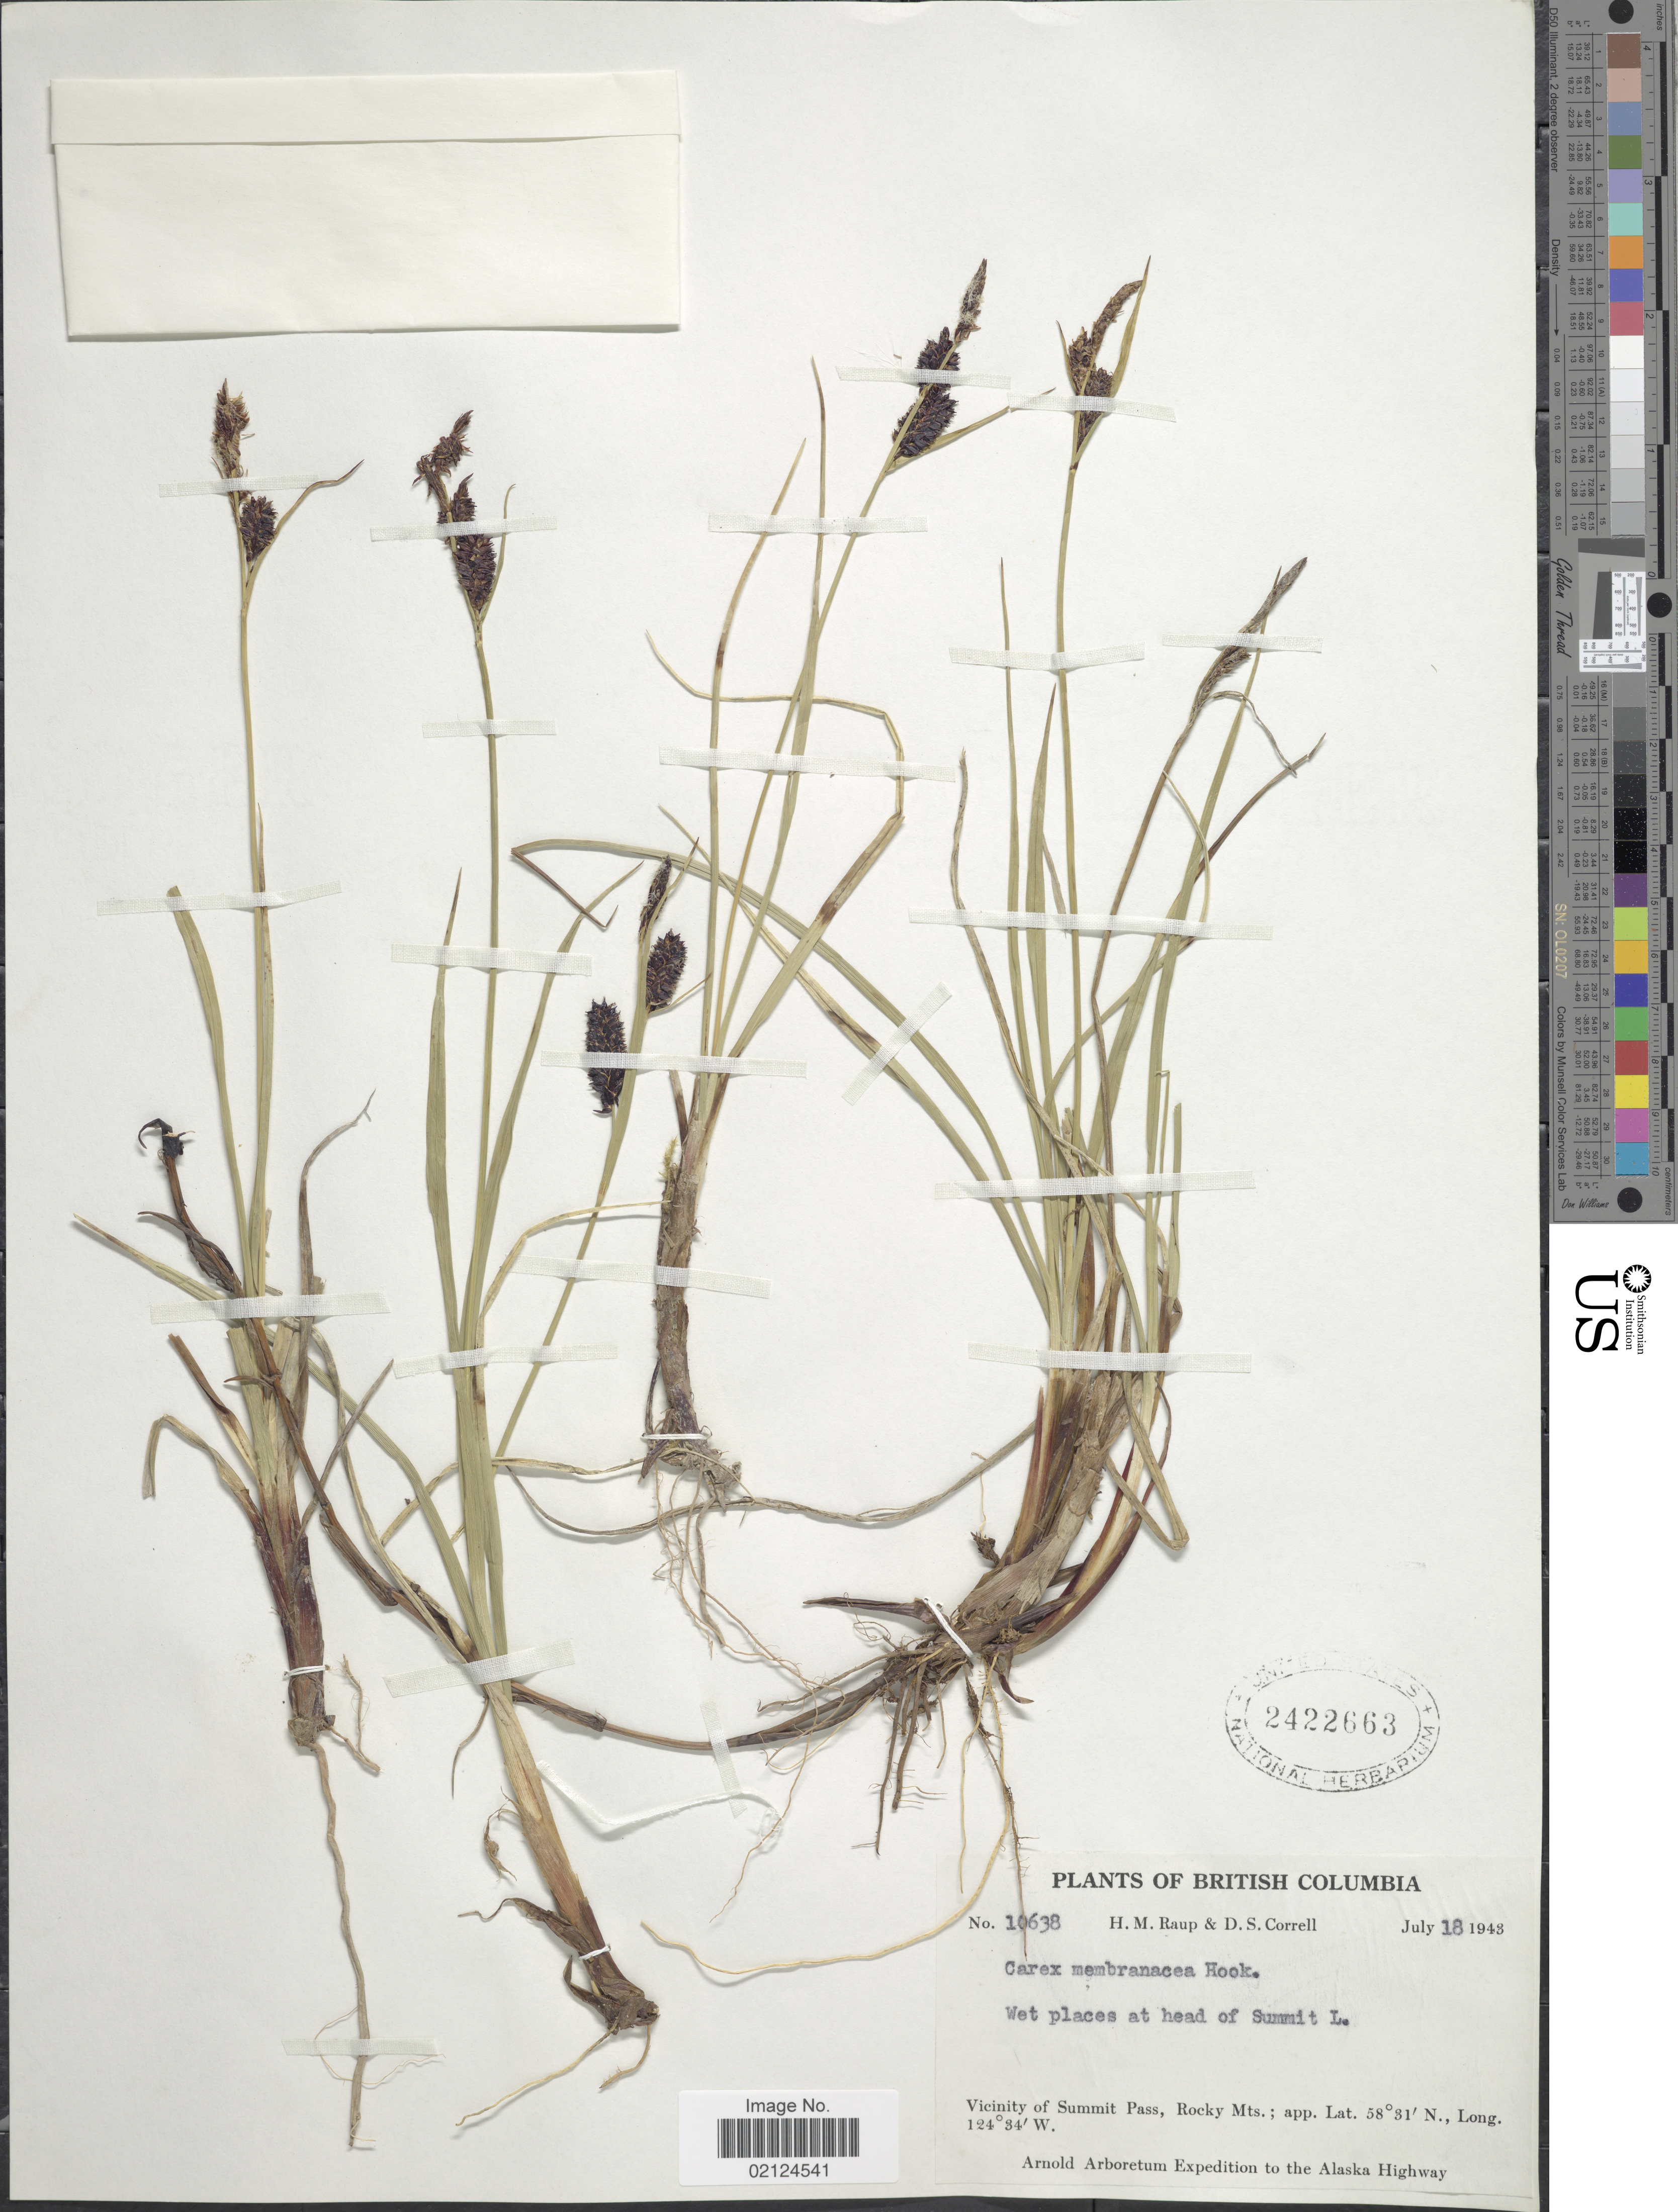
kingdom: Plantae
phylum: Tracheophyta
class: Liliopsida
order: Poales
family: Cyperaceae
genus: Carex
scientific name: Carex membranacea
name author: Hook.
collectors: H. Raup & D. S. Correll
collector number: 10638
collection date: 1948-07-18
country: Canada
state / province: British Columbia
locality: Vicinity of Summit Pass, Rocky Mts. Alaska Highway. At head of Summit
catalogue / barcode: US 2422663